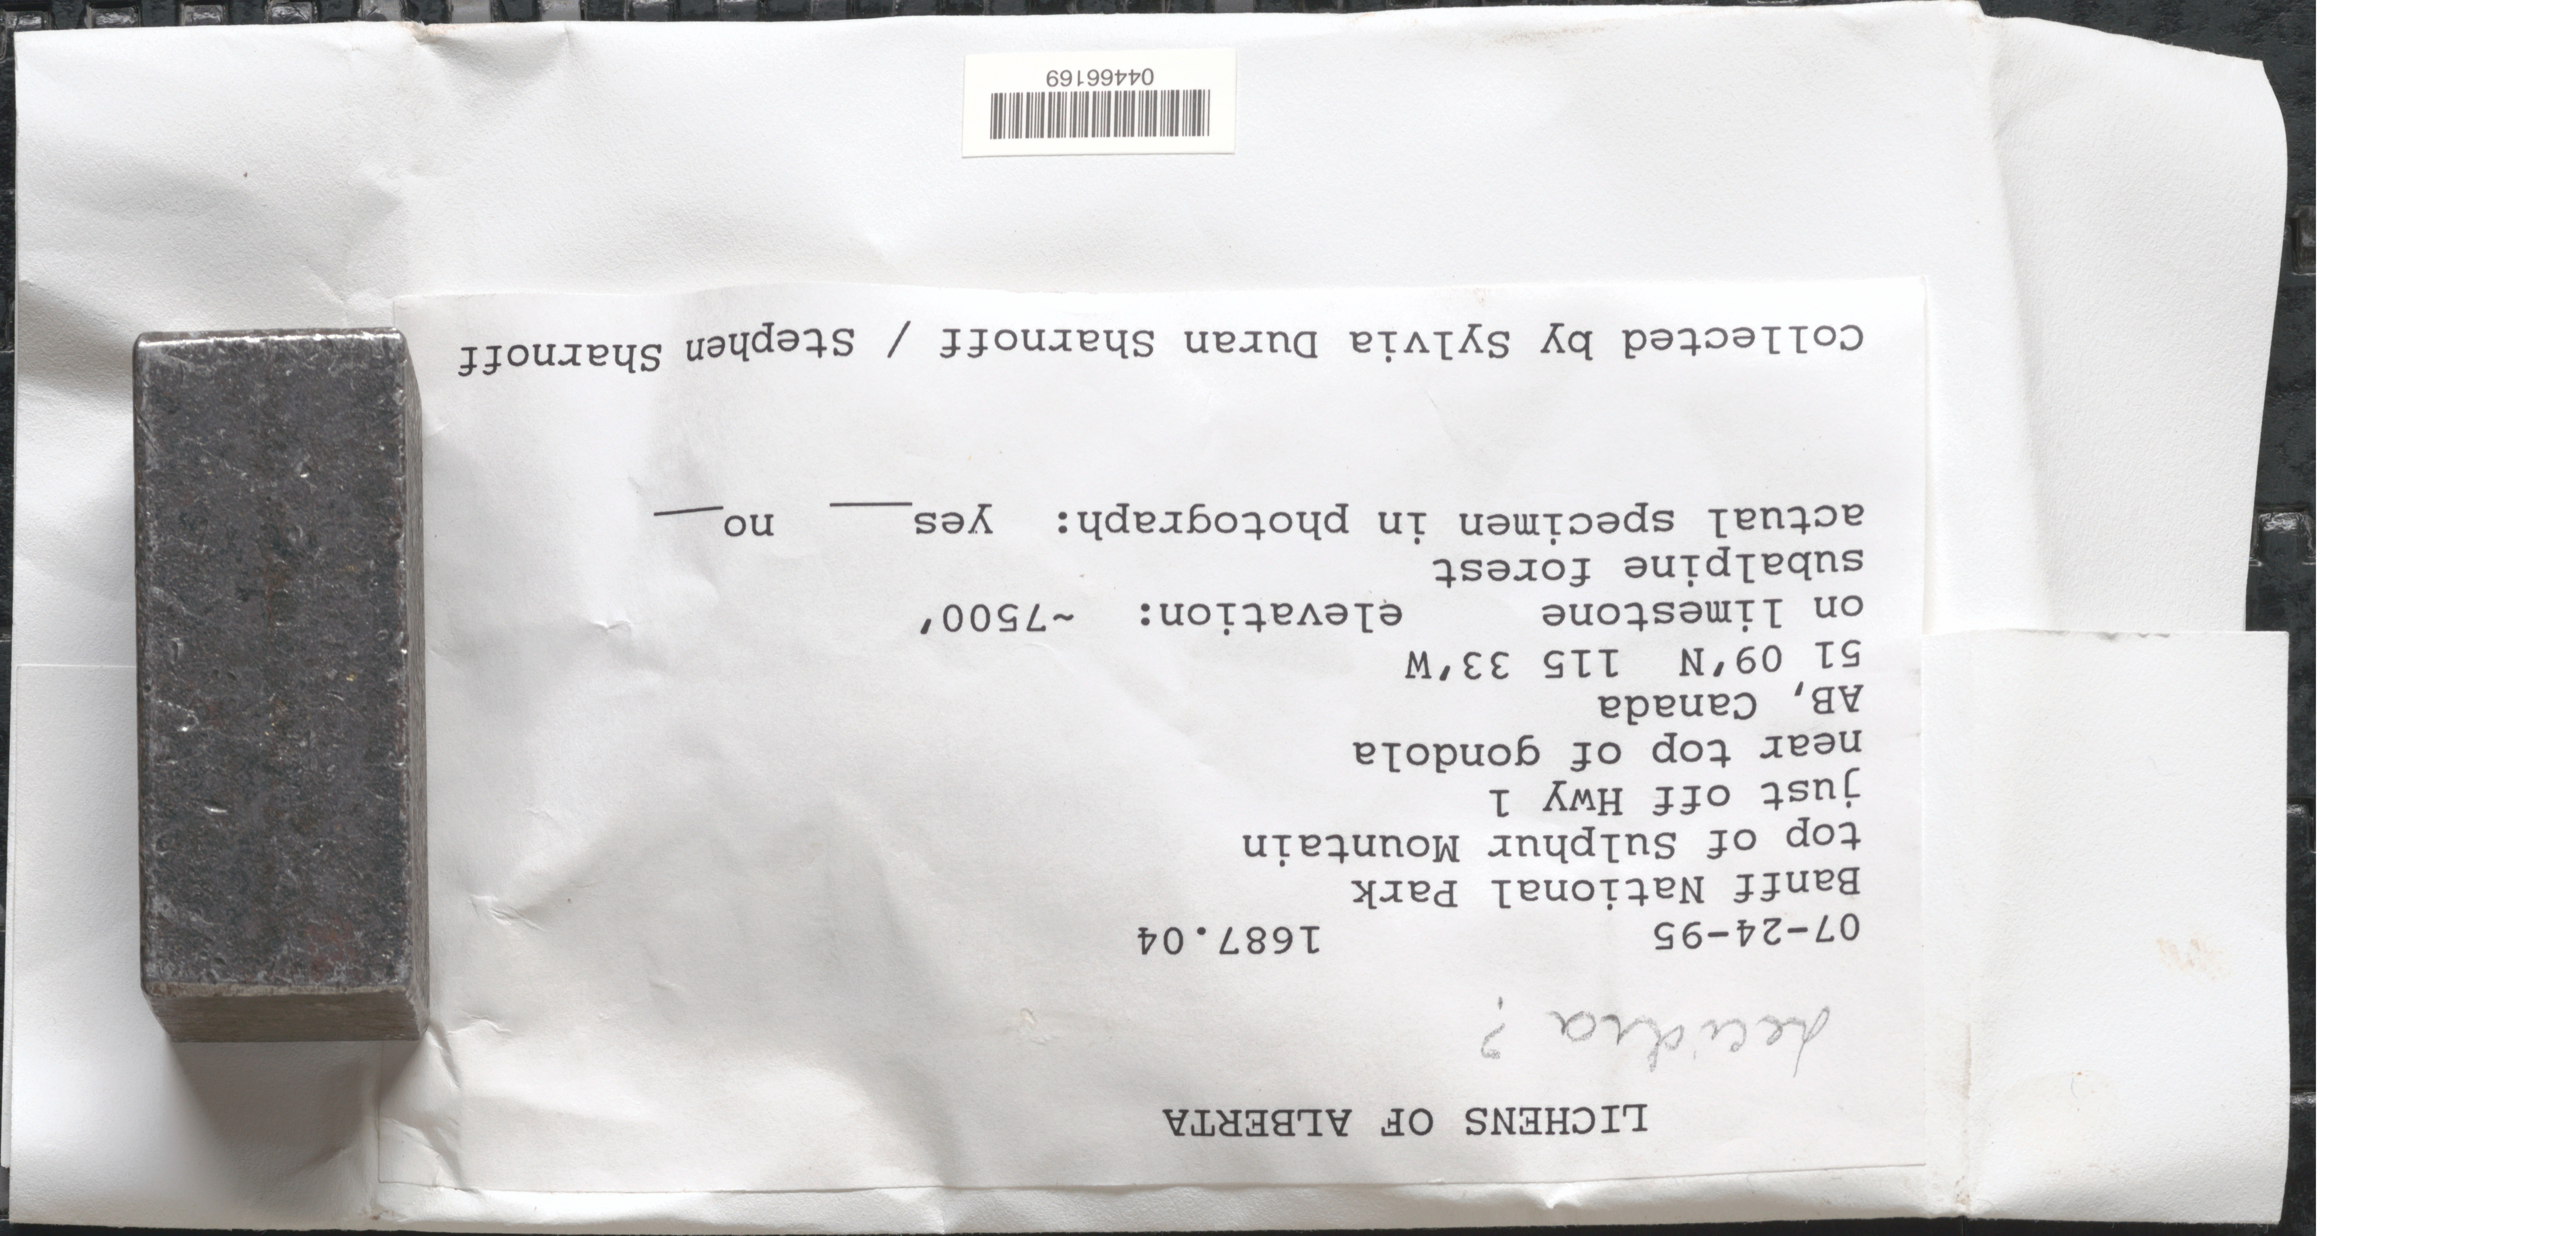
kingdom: Fungi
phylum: Ascomycota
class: Lecanoromycetes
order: Lecanorales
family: Parmeliaceae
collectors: S. Sharnoff & S. Sharnoff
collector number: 168704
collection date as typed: Transcribed d/m/y: 24/7/95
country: Canada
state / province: Alberta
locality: Banff National Park top of Sulphur Mountain just off Hwy 1 near top of gondola.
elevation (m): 2286